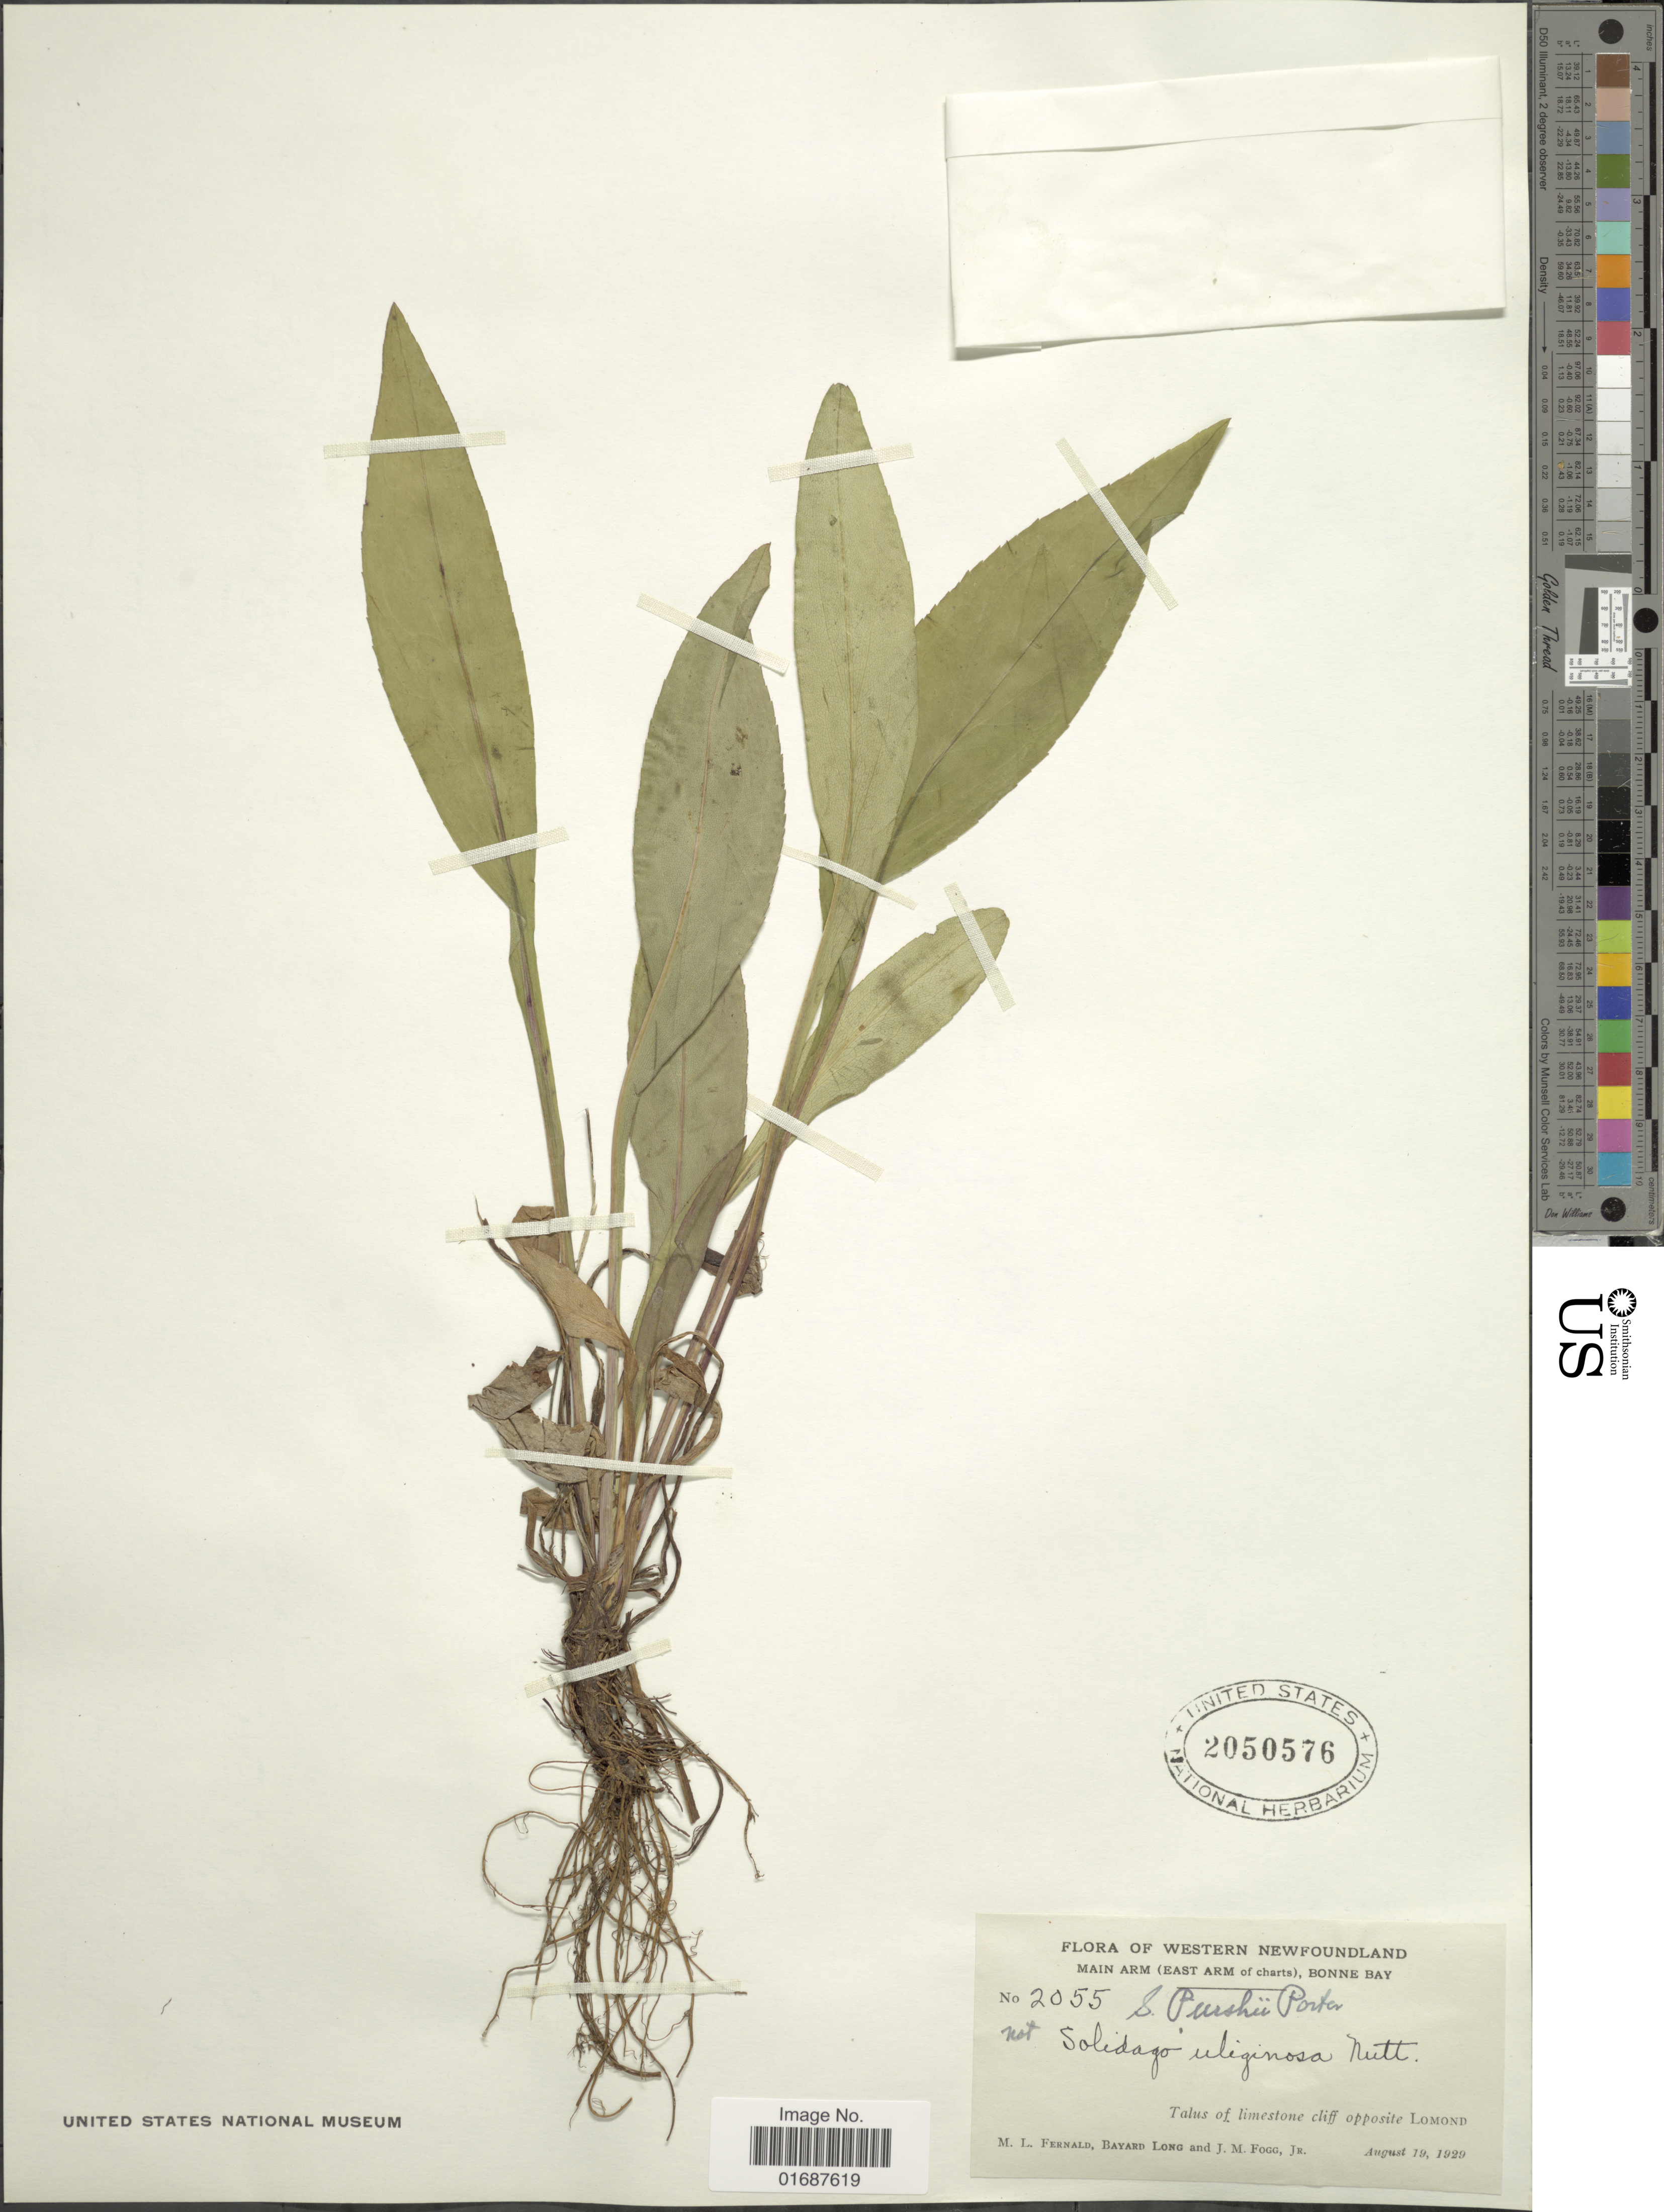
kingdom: Plantae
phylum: Tracheophyta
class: Magnoliopsida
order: Asterales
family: Asteraceae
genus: Solidago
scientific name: Solidago uliginosa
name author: Nutt.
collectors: M. L. Fernald, B. Long & J. Fogg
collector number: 2055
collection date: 1929-08-19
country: Canada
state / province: Newfoundland and Labrador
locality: Western Newfoundland. Main Arm (East Arm of charts), Bonne Bay. opposite Lomond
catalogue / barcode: US 2050576